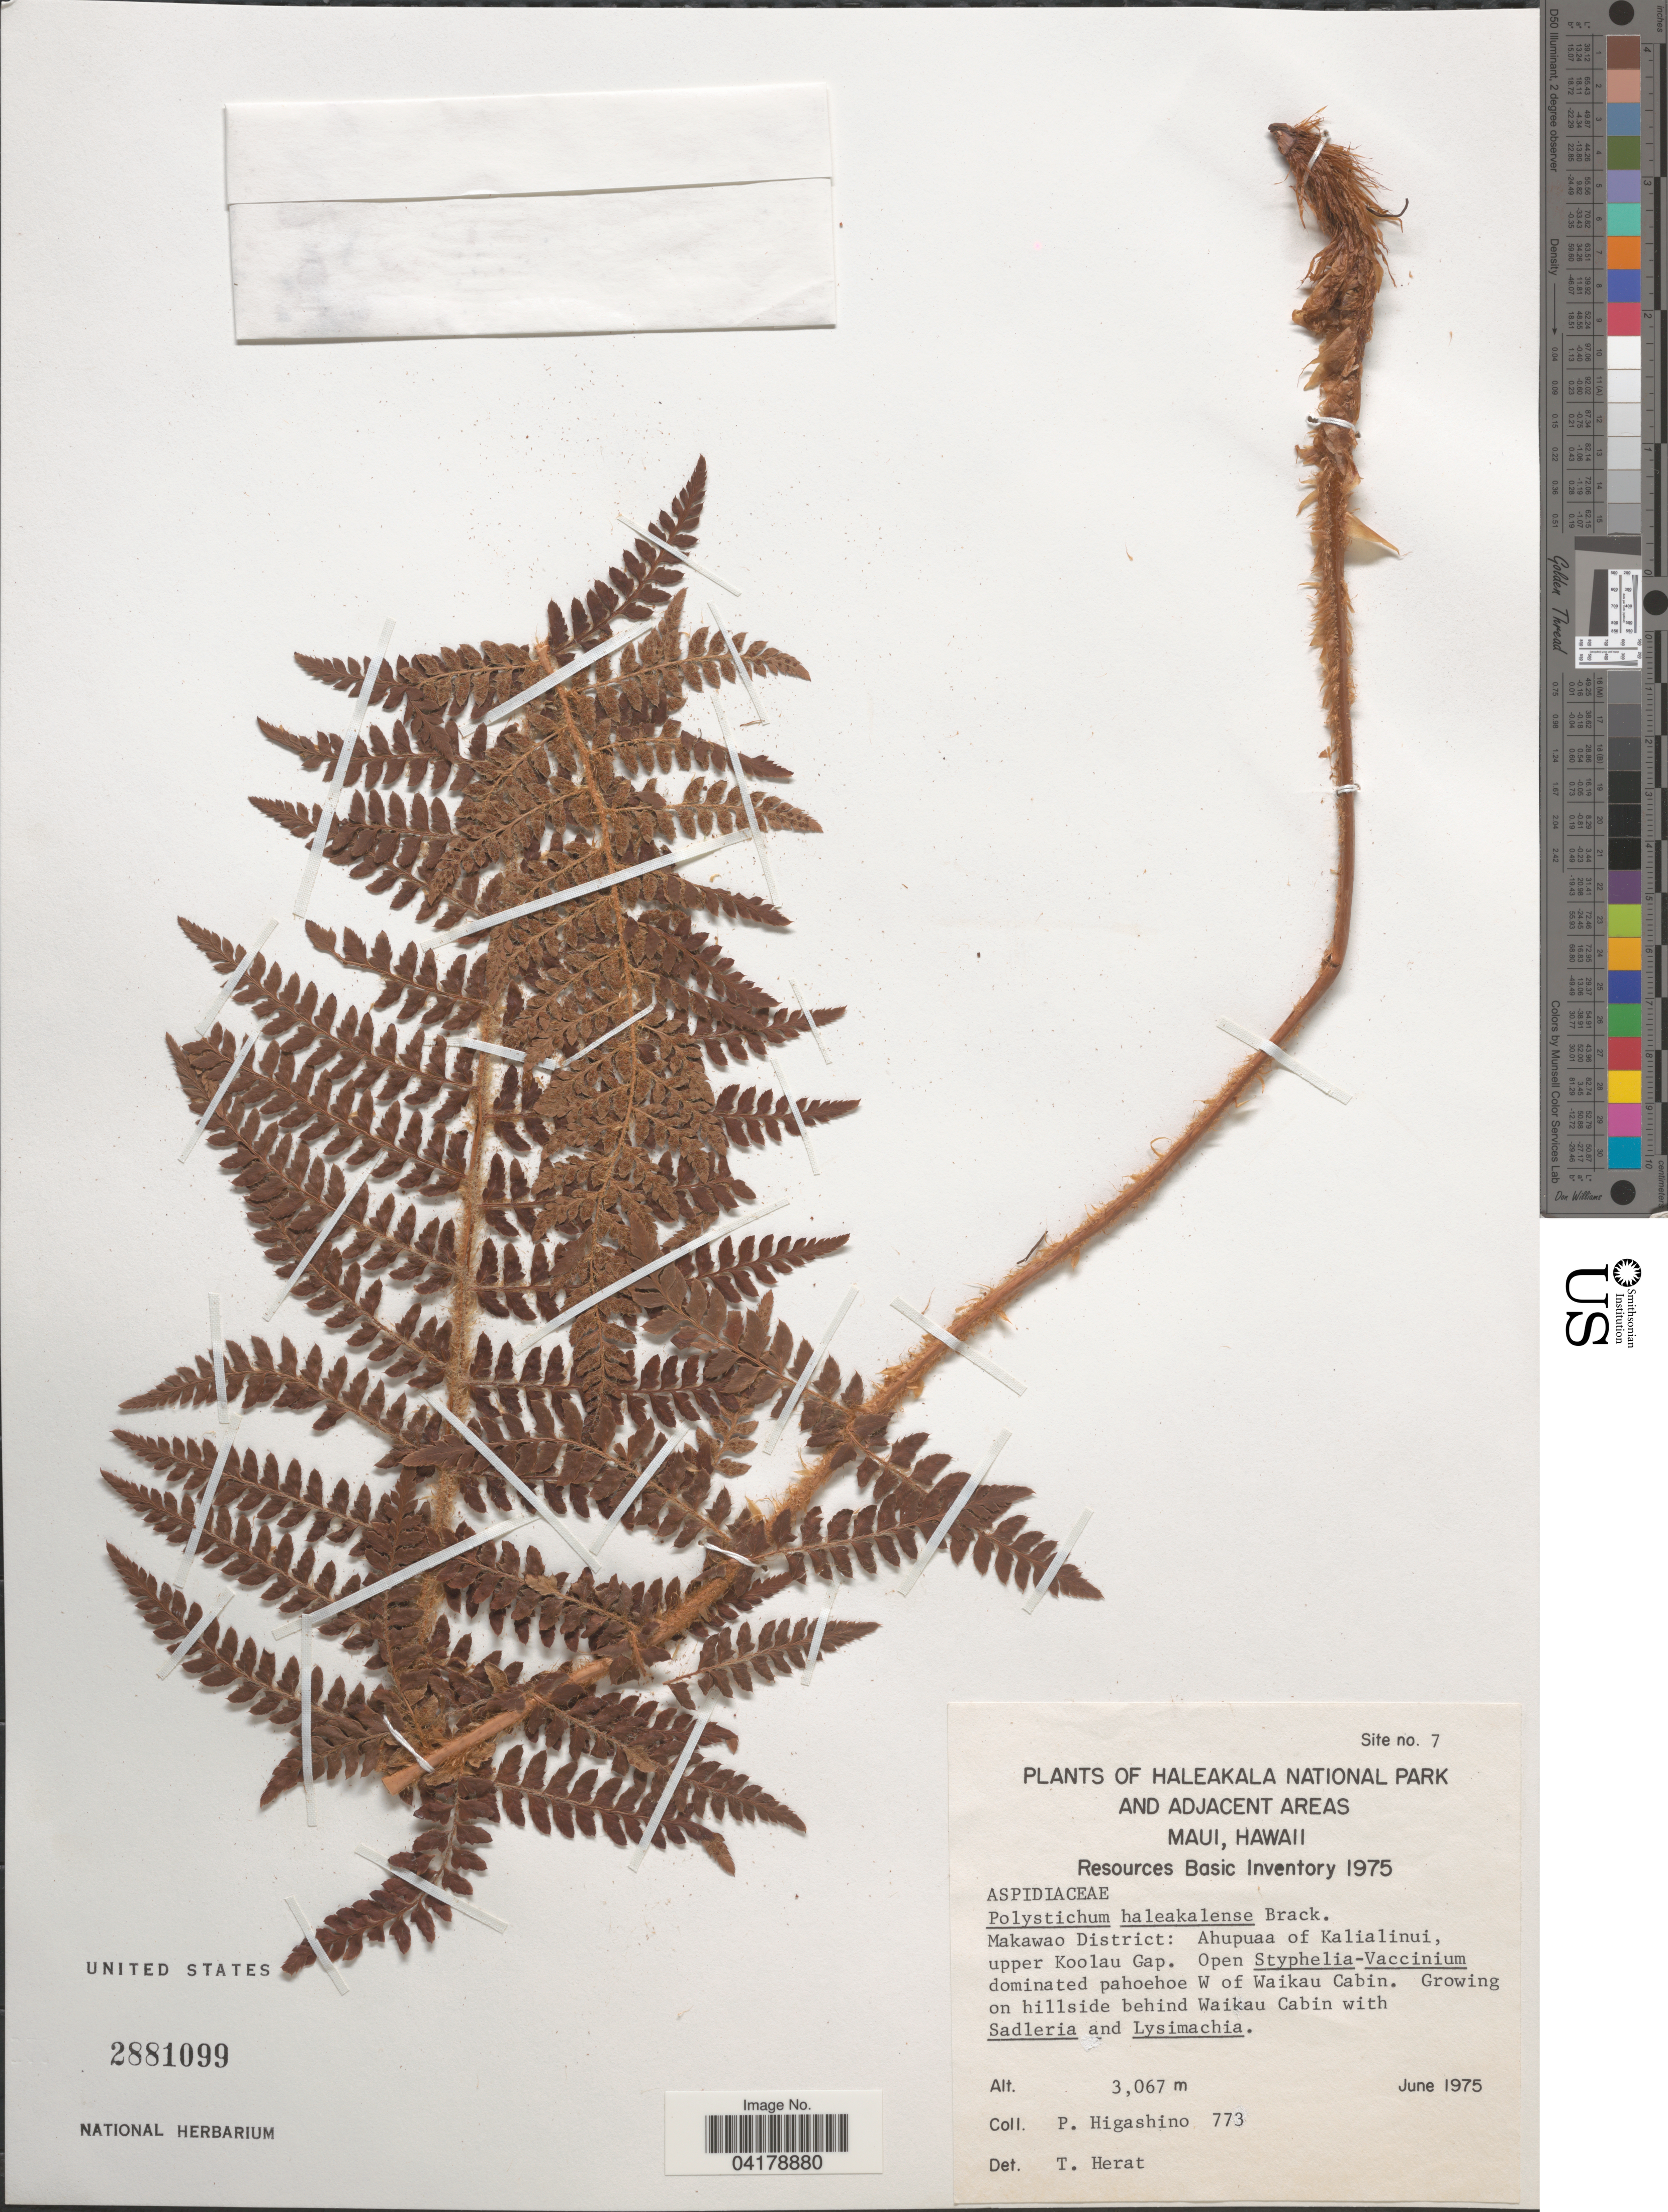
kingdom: Plantae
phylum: Tracheophyta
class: Polypodiopsida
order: Polypodiales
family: Dryopteridaceae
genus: Polystichum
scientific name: Polystichum haleakalense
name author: Brack. in Wilkes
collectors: P. Higashino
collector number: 773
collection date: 1975-06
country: United States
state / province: Hawaii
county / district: Maui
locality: Site no. 7. Haleakala National Park and adjacent areas Maui. Makawao District: Ahapuaa of Kalialinui, upper Koolau Gap. Open Styphelia-Vaccinium dominated pahoehoe W of Waikau Cabin. Growing on hillside behind Waikau Cabin.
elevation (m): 3067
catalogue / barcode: US 2881099